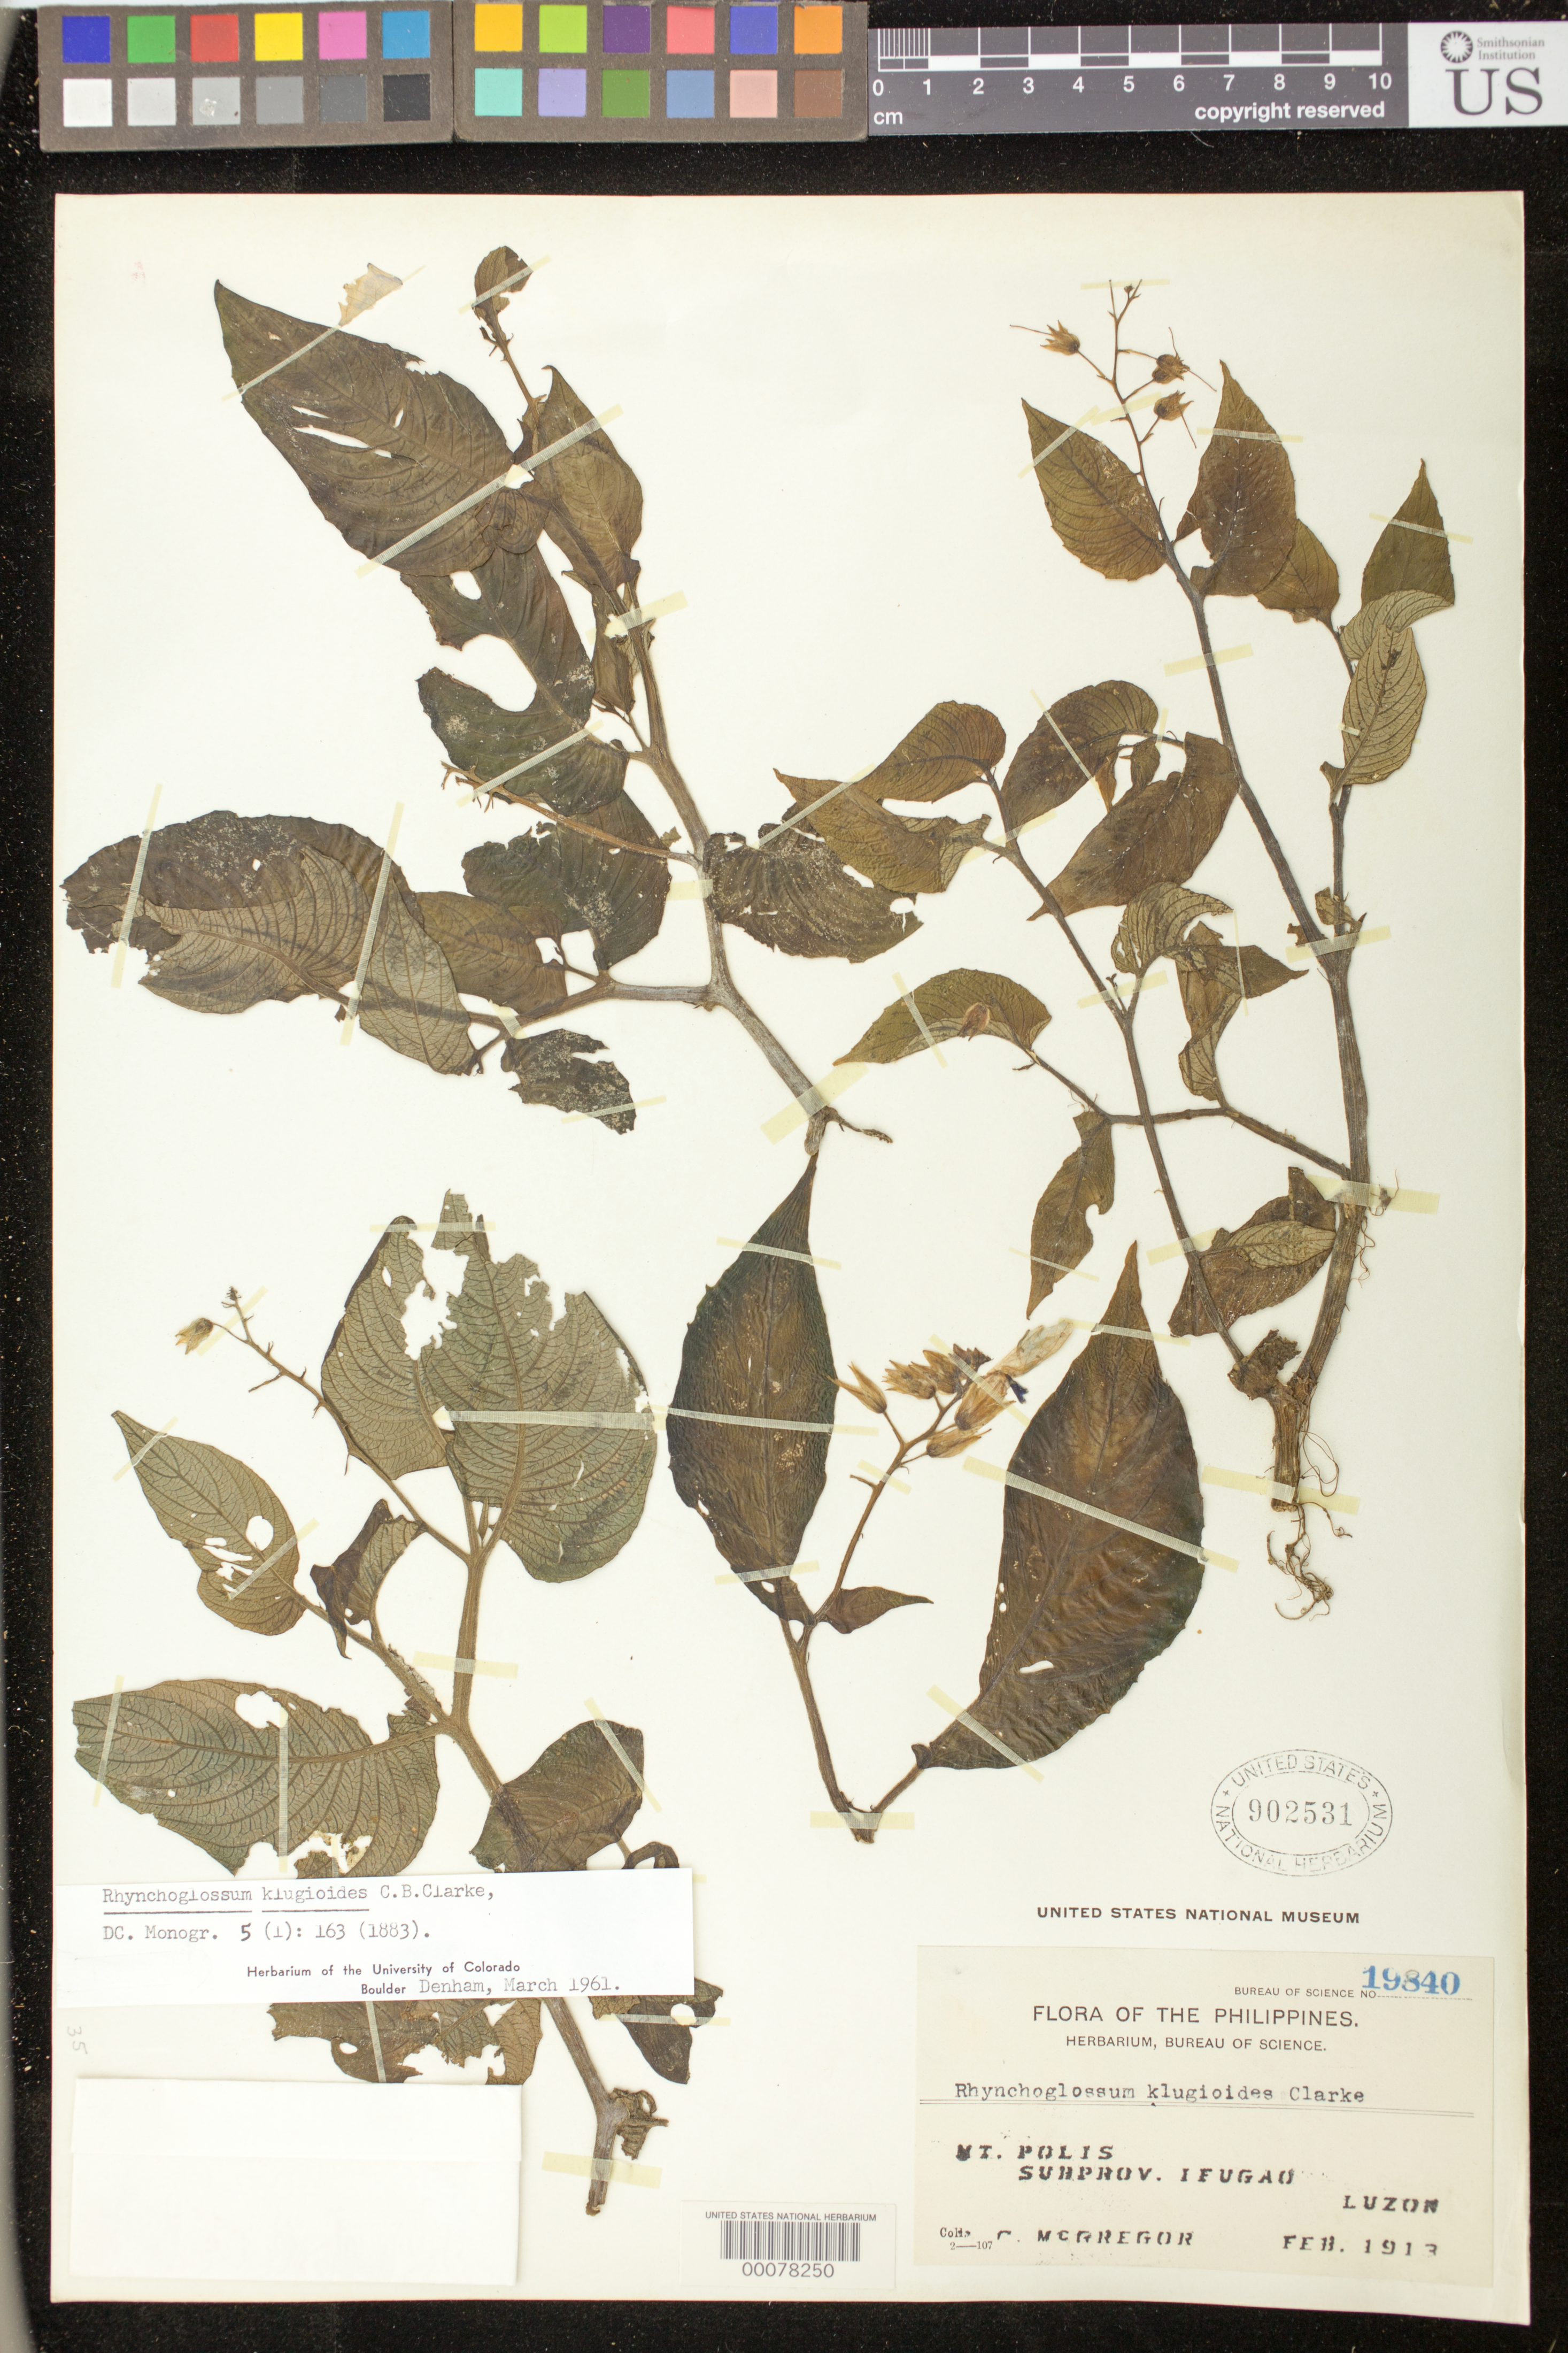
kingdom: Plantae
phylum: Tracheophyta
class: Magnoliopsida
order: Lamiales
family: Gesneriaceae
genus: Rhynchoglossum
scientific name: Rhynchoglossum klugioides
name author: C.B. Clarke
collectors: R. C. McGregor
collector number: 19840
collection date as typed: Feb 1913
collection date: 1913-02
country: Philippines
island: Luzon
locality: Mt. Polis, Ifugao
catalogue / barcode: US 902531